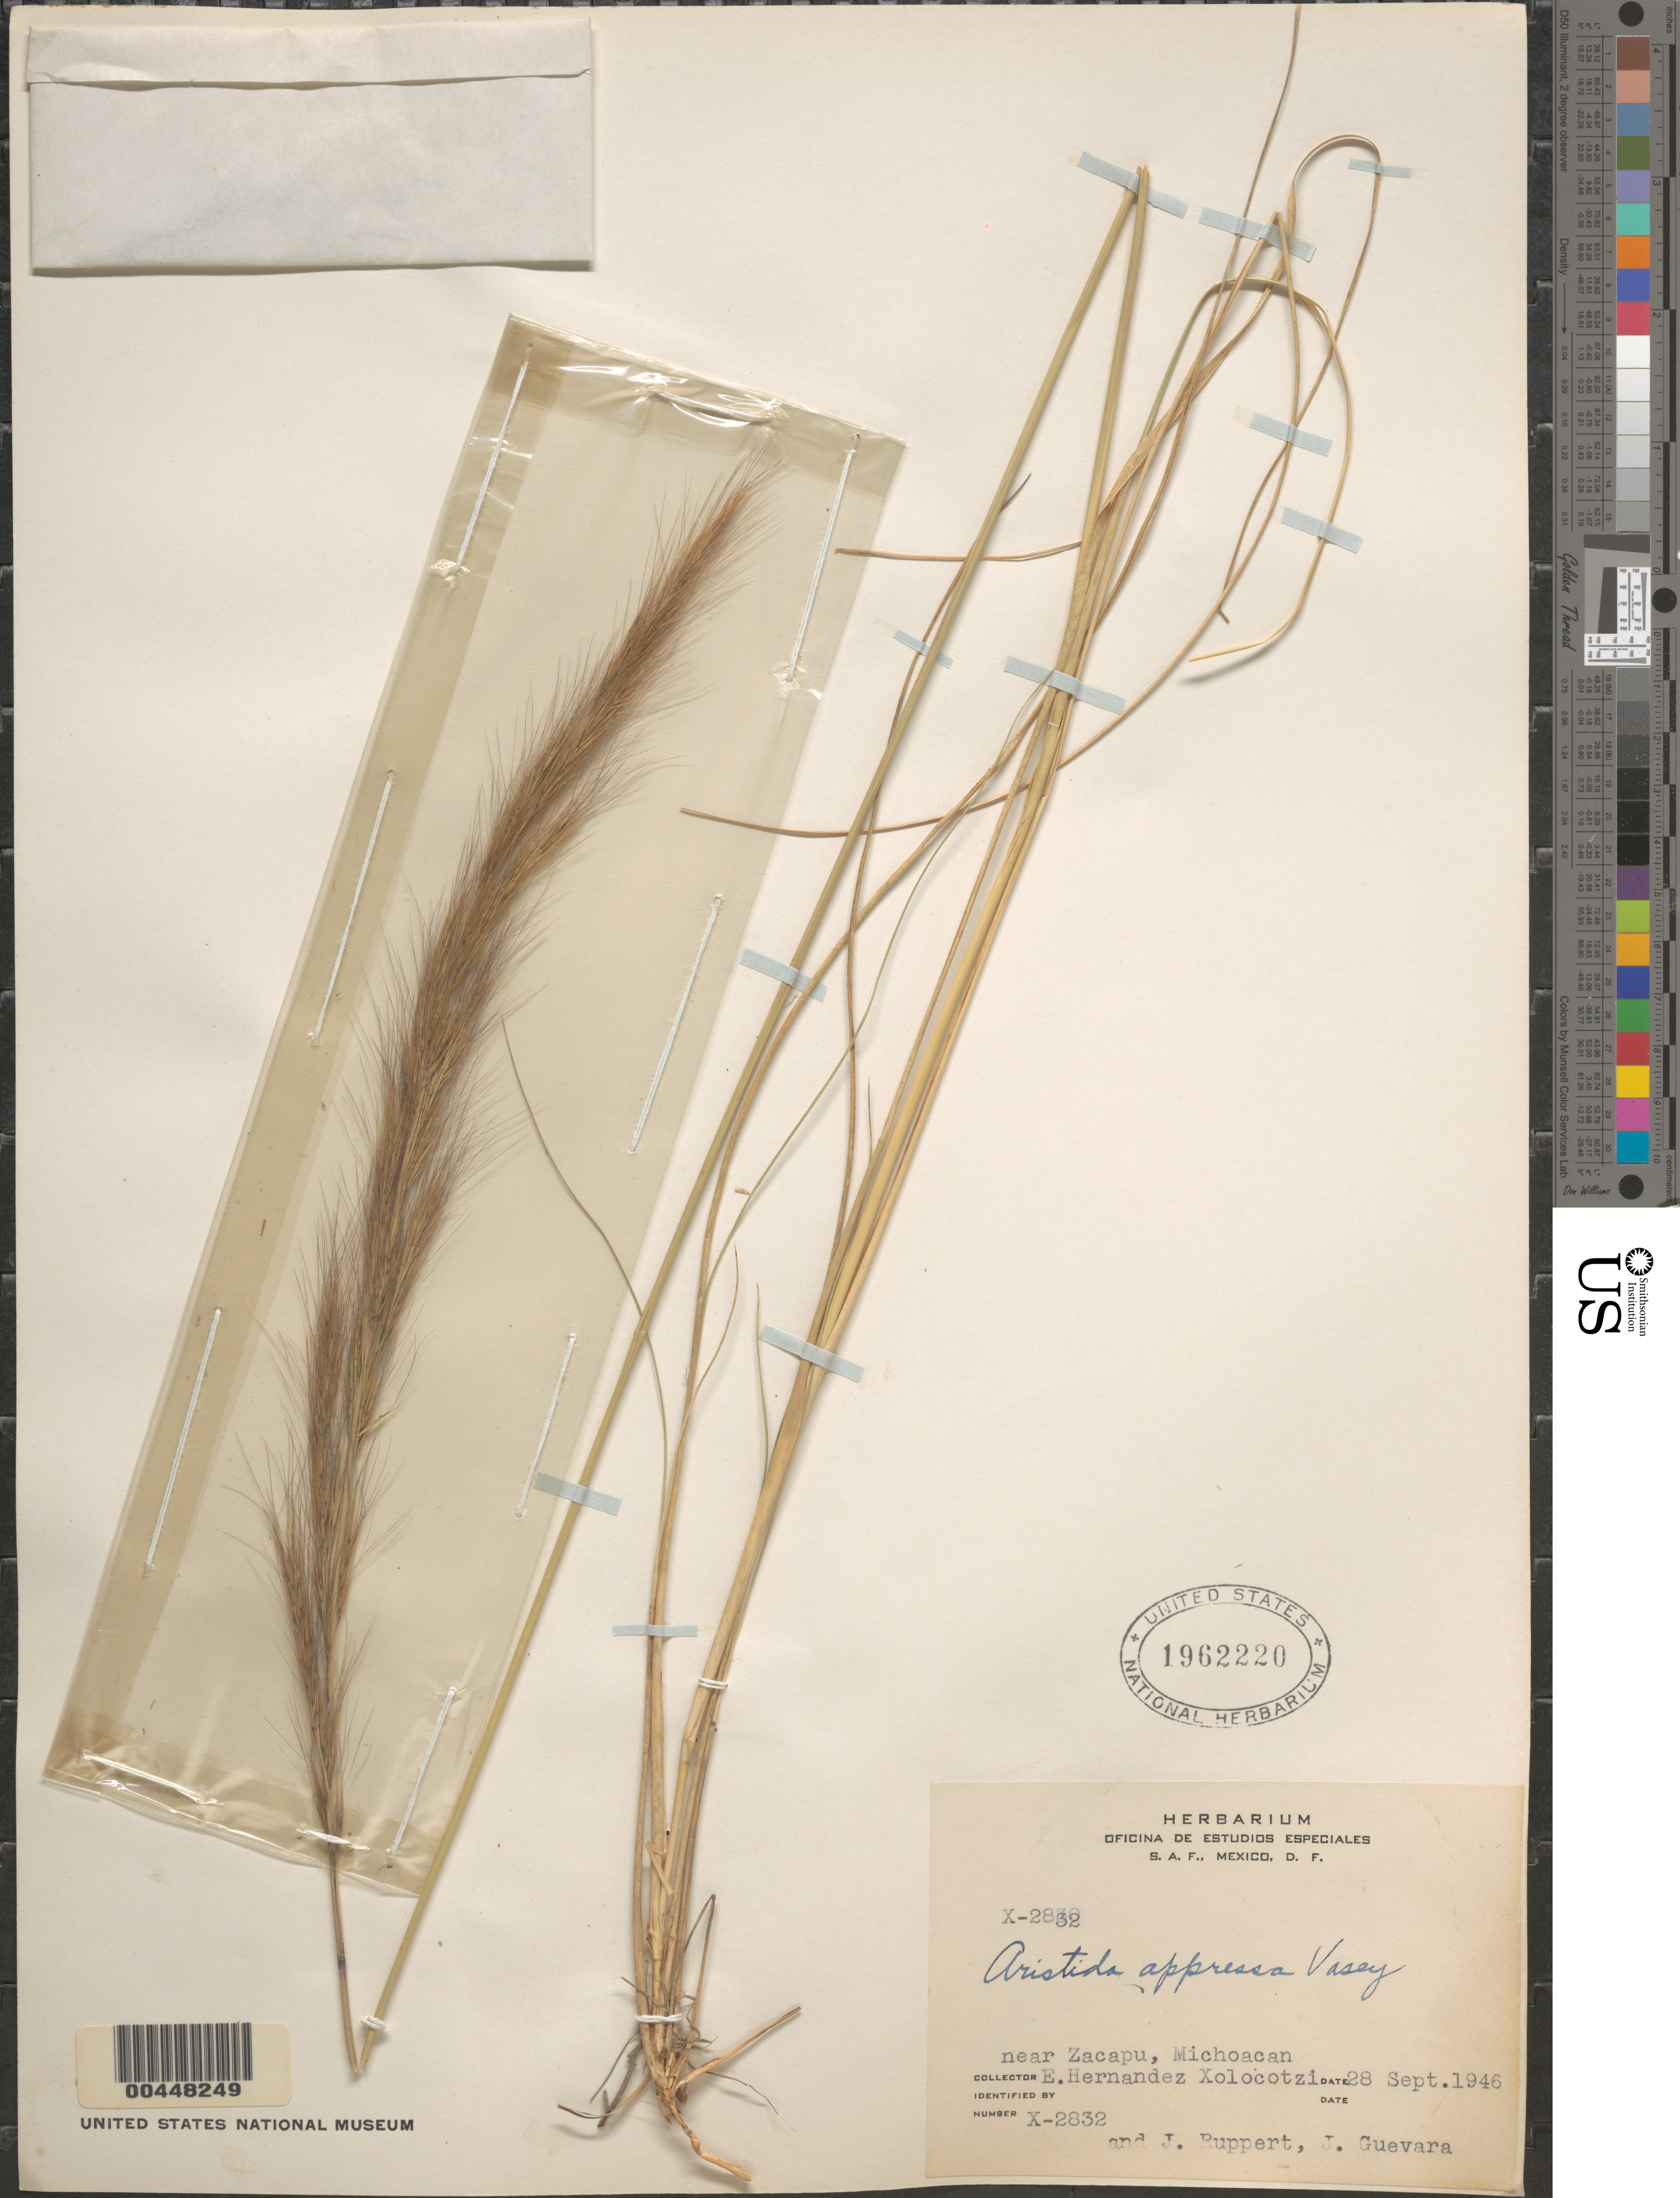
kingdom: Plantae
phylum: Tracheophyta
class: Liliopsida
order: Poales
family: Poaceae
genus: Aristida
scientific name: Aristida appressa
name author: Vasey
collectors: E. I. Hernández-X., J. Ruppert & J. Guevara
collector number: X-2832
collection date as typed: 28 Sep 1946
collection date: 1946-09-28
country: Mexico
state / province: Michoacán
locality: Near Zacapu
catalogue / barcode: US 1962220